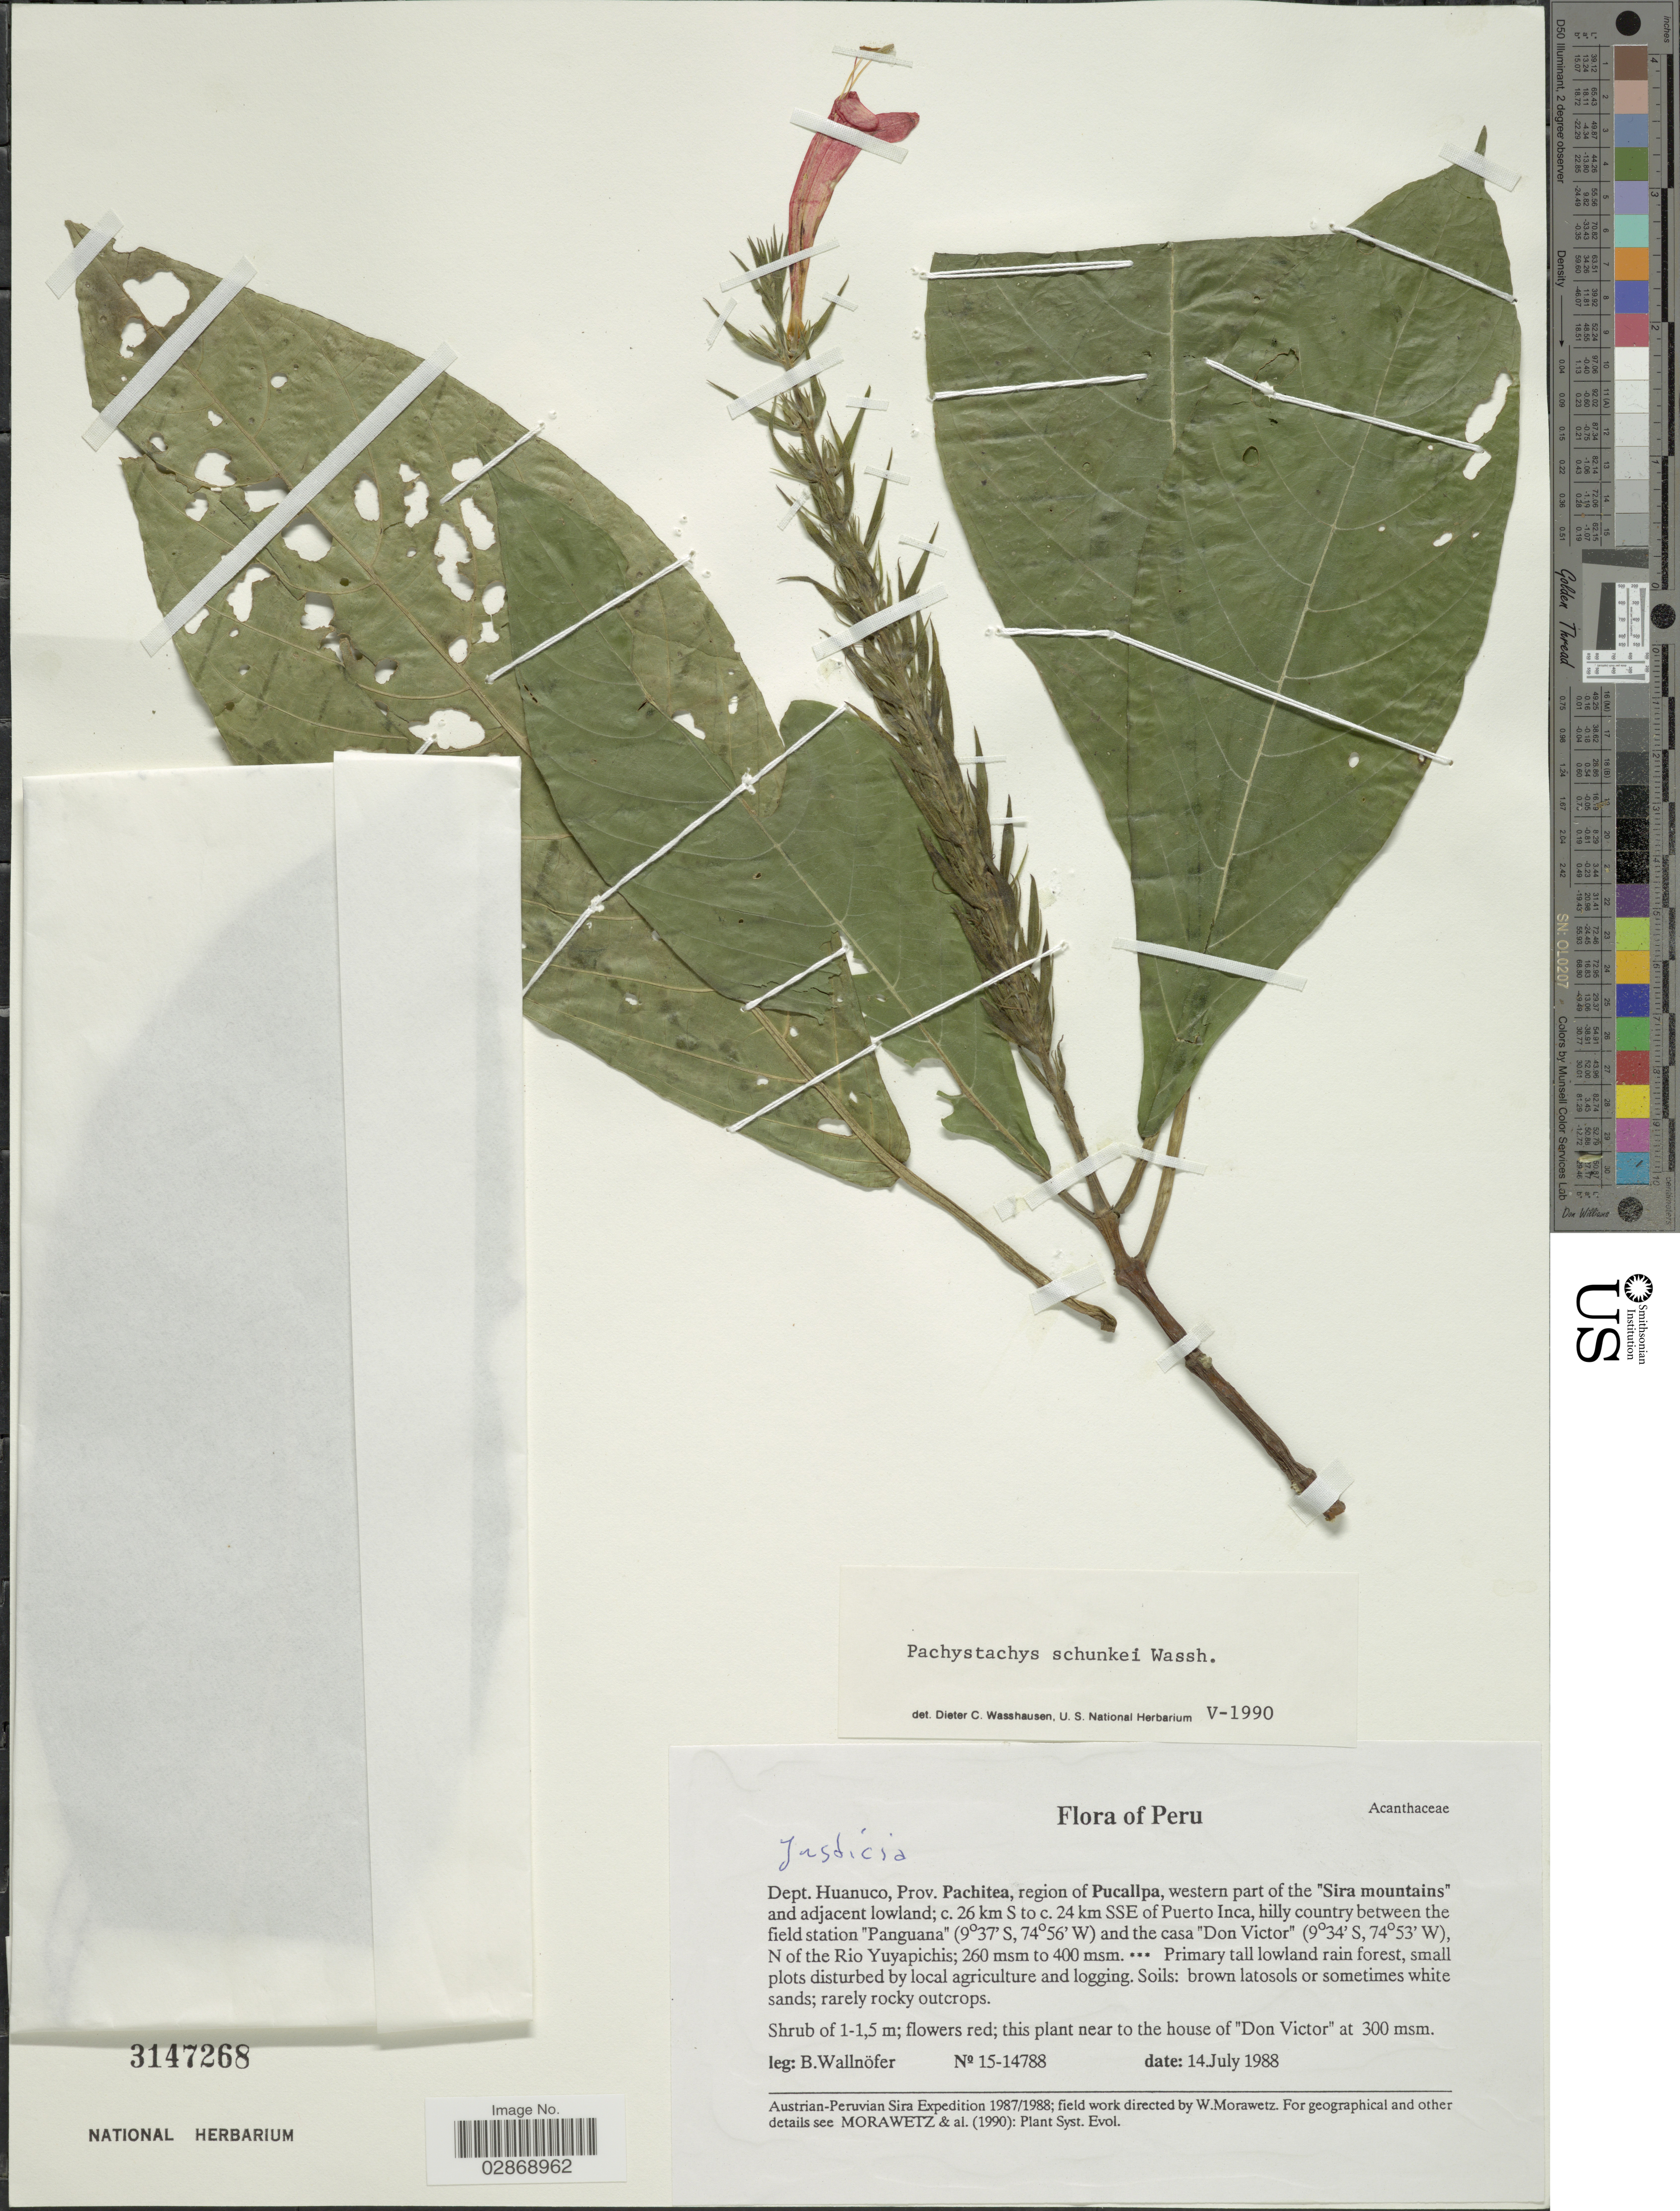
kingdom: Plantae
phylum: Tracheophyta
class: Magnoliopsida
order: Lamiales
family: Acanthaceae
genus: Pachystachys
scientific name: Pachystachys schunkei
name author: Wassh.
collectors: B. Wallnöfer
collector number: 15-14788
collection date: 1988-07-14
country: Peru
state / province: Huánuco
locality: Dept. Huanuco, Prov. Pachitea, region of Pucallpa, western part of the "Sira mountains" and adjacent lowland; c. 26 km S to c. 24 km of Puerto Inca, hilly country between the field station "Panguana" and the casa "Don Victor", N of the Rio Yuyapichis.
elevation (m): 260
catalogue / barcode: US 3147268